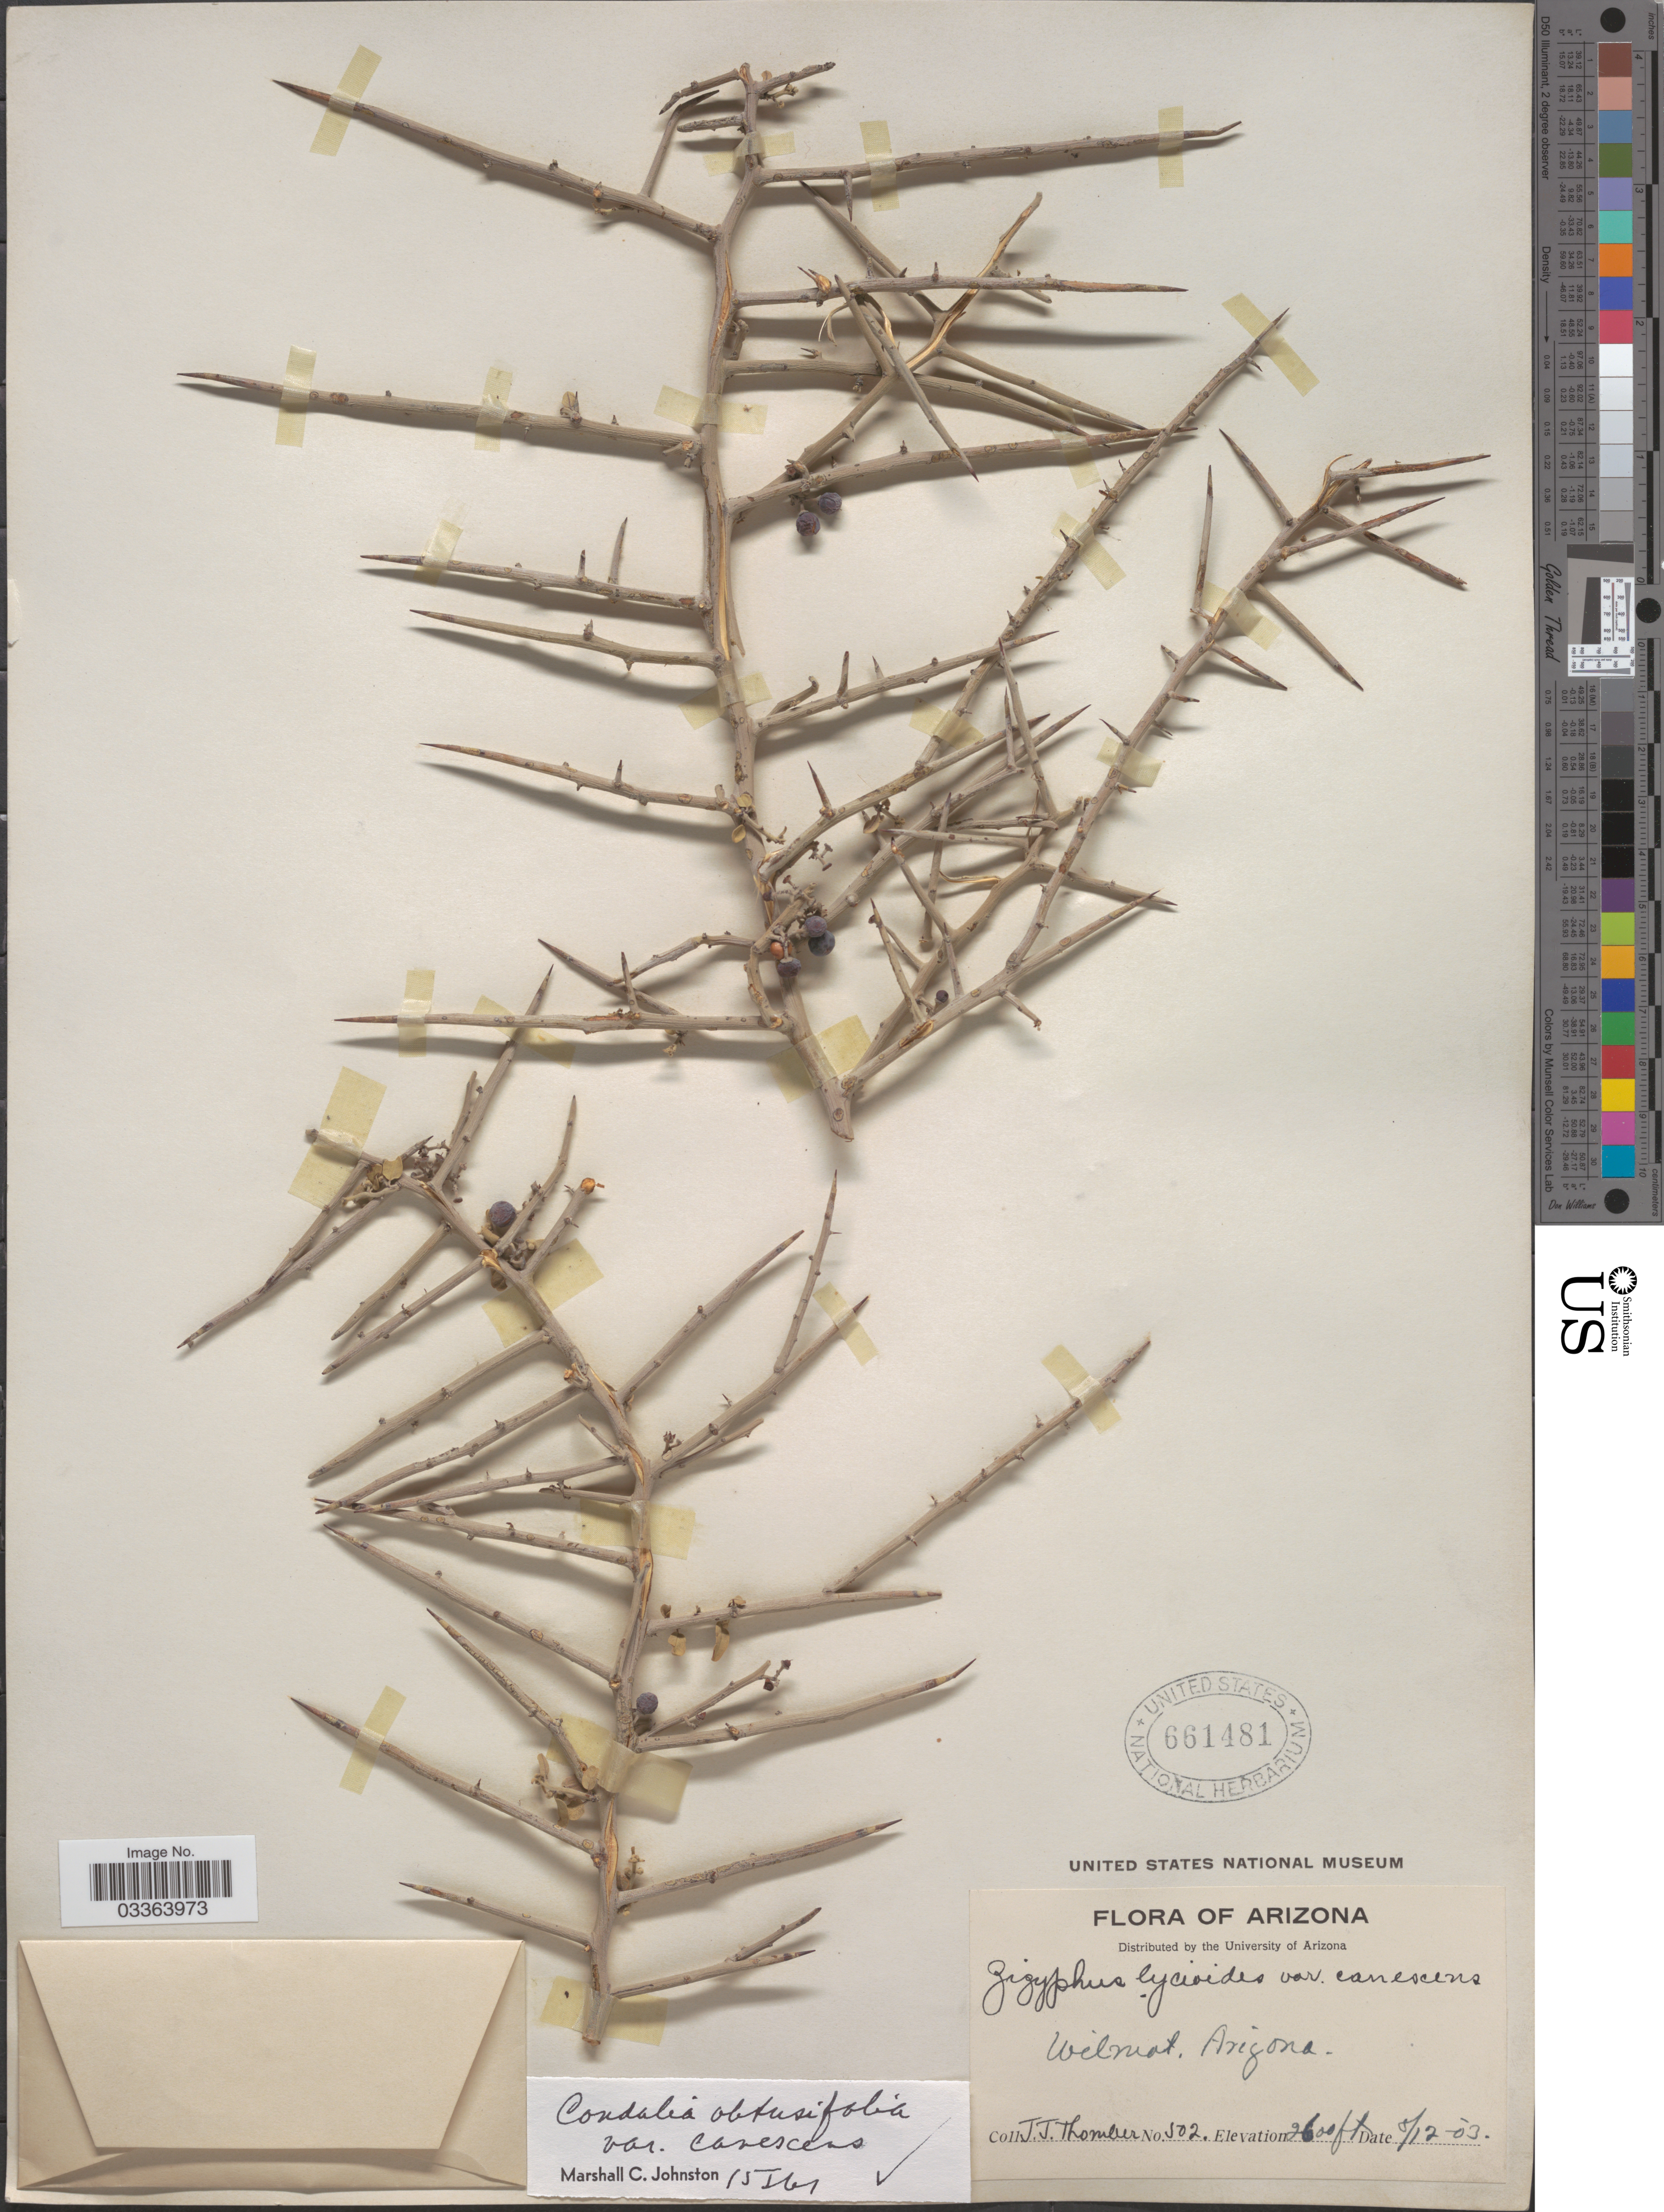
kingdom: Plantae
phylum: Tracheophyta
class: Magnoliopsida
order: Rosales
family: Rhamnaceae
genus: Sarcomphalus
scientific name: Sarcomphalus obtusifolius var. canescens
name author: (A. Gray) Hauenschild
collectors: J. Thornber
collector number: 502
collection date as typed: Transcribed d/m/y: 12/5/3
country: United States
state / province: Arizona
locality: Wilmot.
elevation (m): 792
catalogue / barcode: US 661481